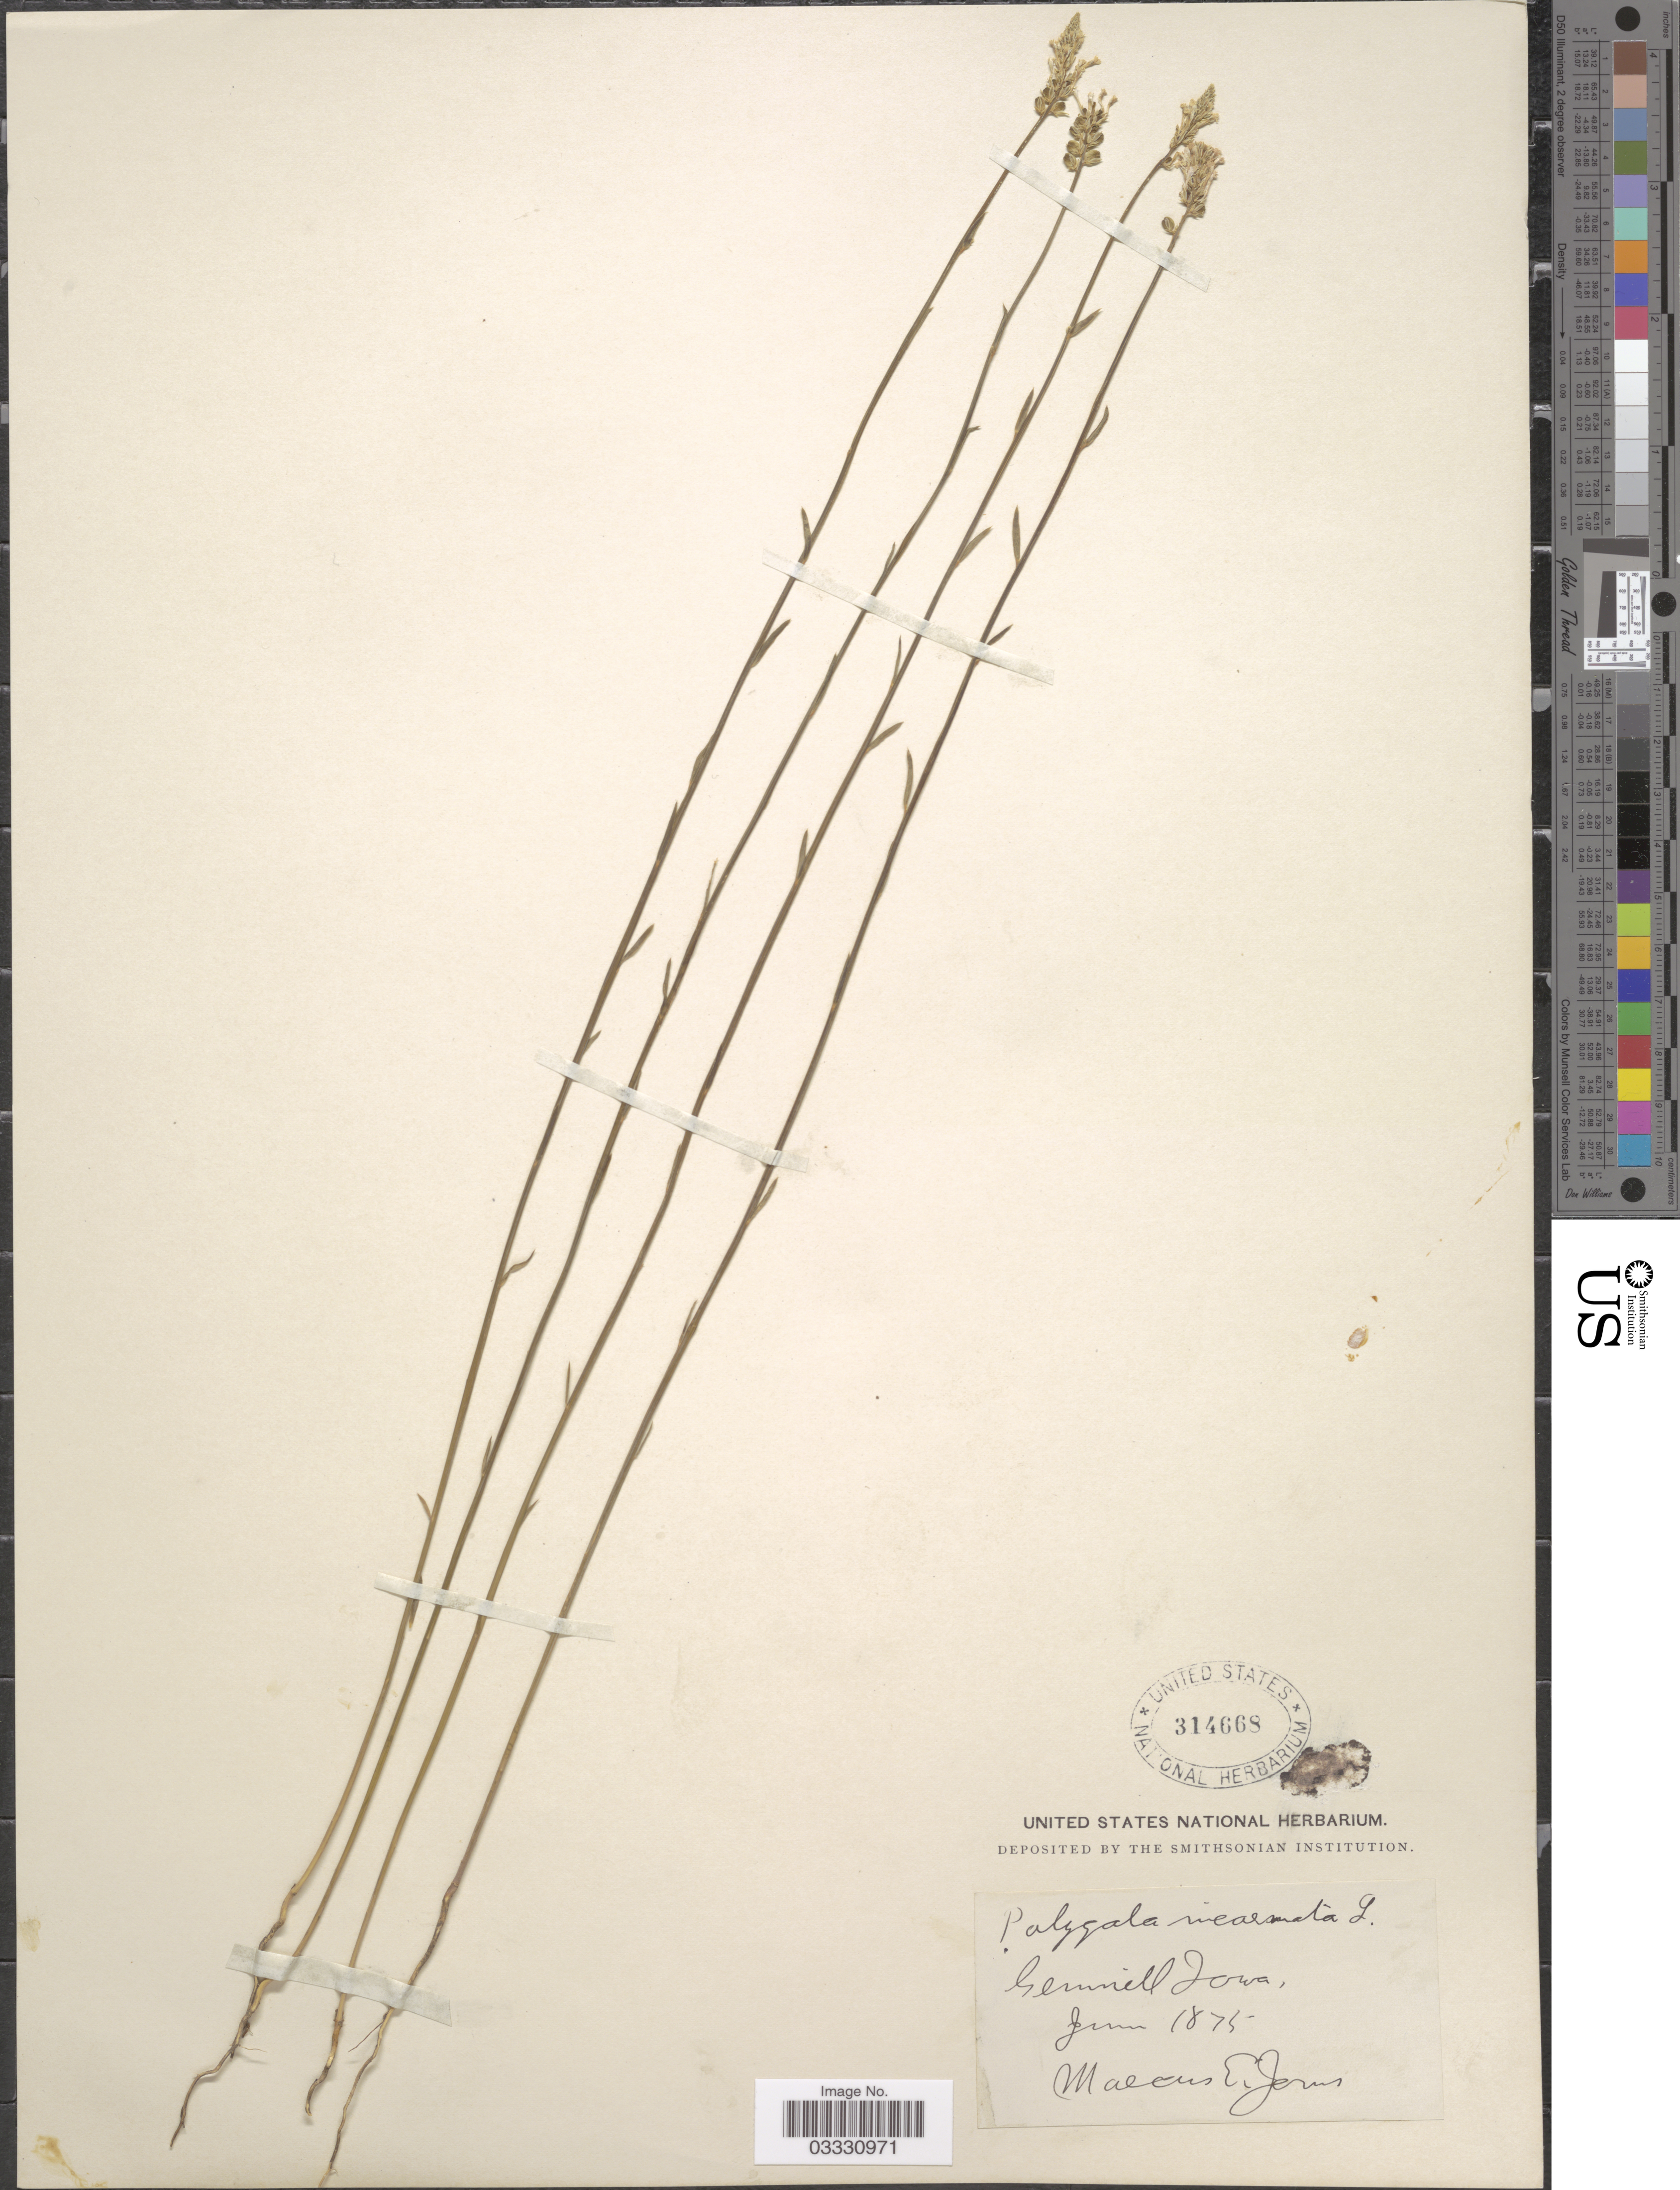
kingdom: Plantae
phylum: Tracheophyta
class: Magnoliopsida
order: Fabales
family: Polygalaceae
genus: Polygala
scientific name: Polygala incarnata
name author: L.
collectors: M. E. Jones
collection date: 1875-06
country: United States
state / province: Iowa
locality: Grinnell.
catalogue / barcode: US 314668